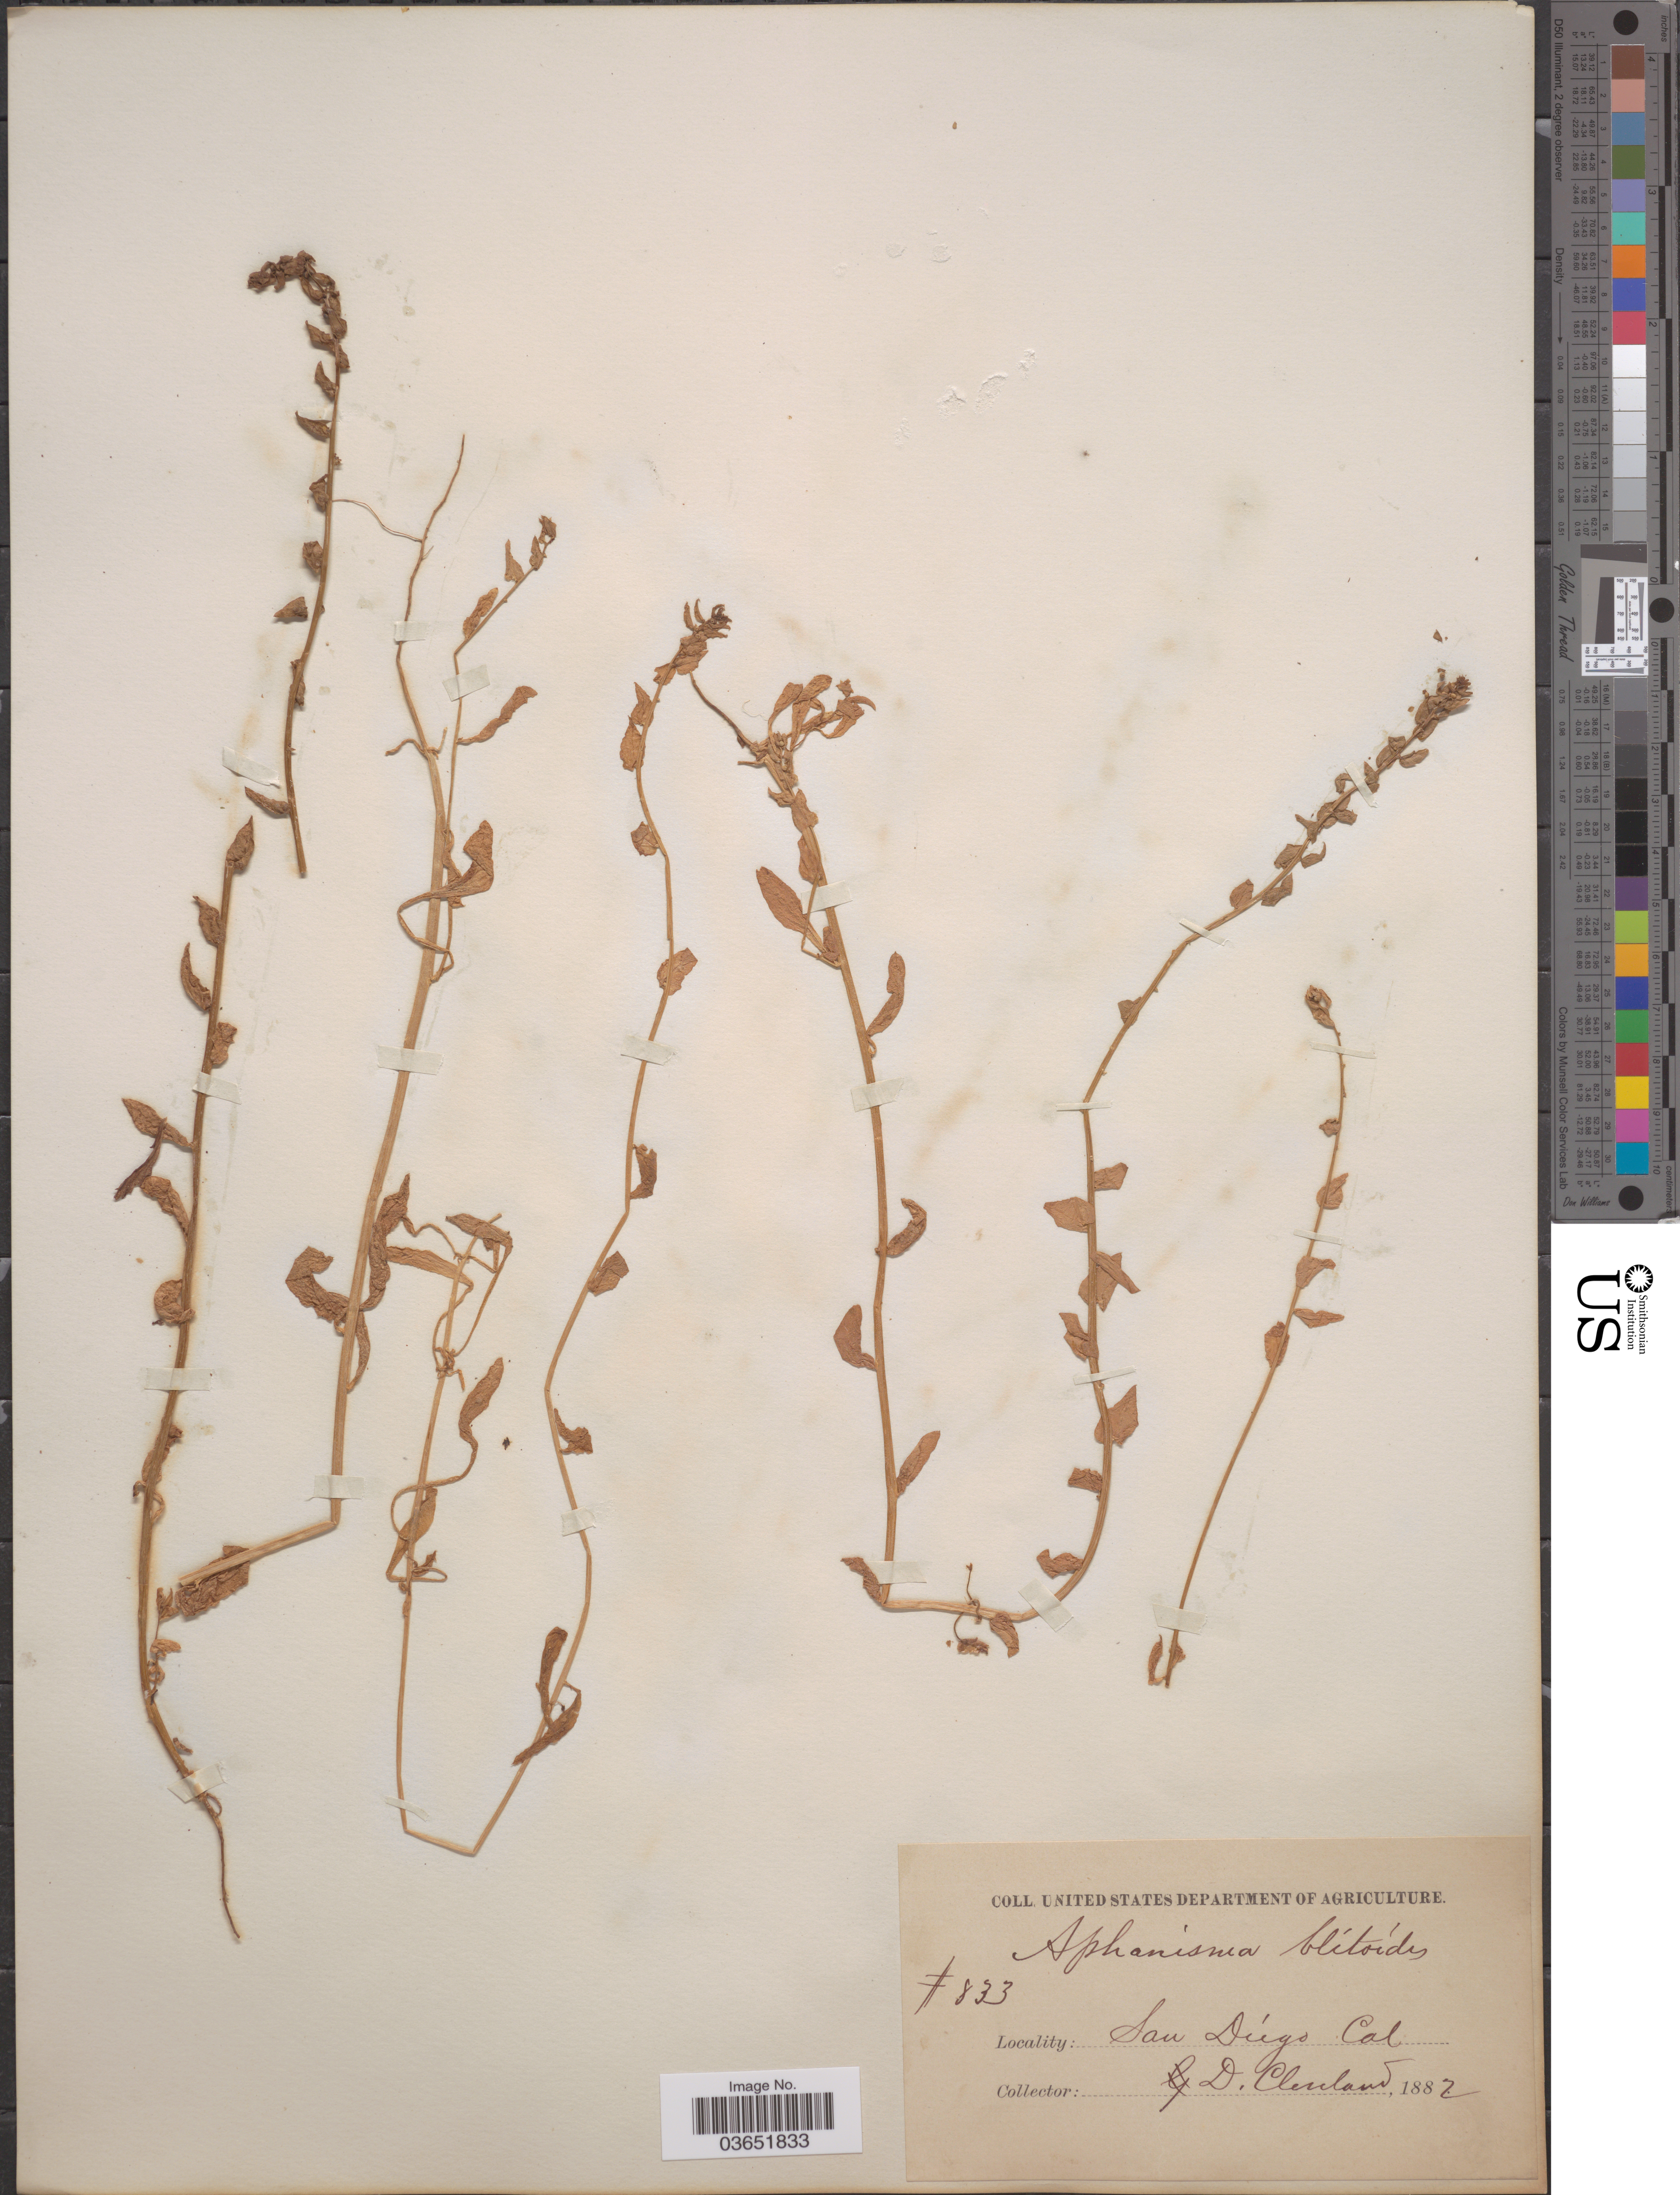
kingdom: Plantae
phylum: Tracheophyta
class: Magnoliopsida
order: Caryophyllales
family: Amaranthaceae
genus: Aphanisma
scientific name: Aphanisma blitoides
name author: Nutt. ex Moq.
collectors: D. Cleveland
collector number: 833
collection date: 1882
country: United States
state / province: California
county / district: San Diego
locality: San Diego.